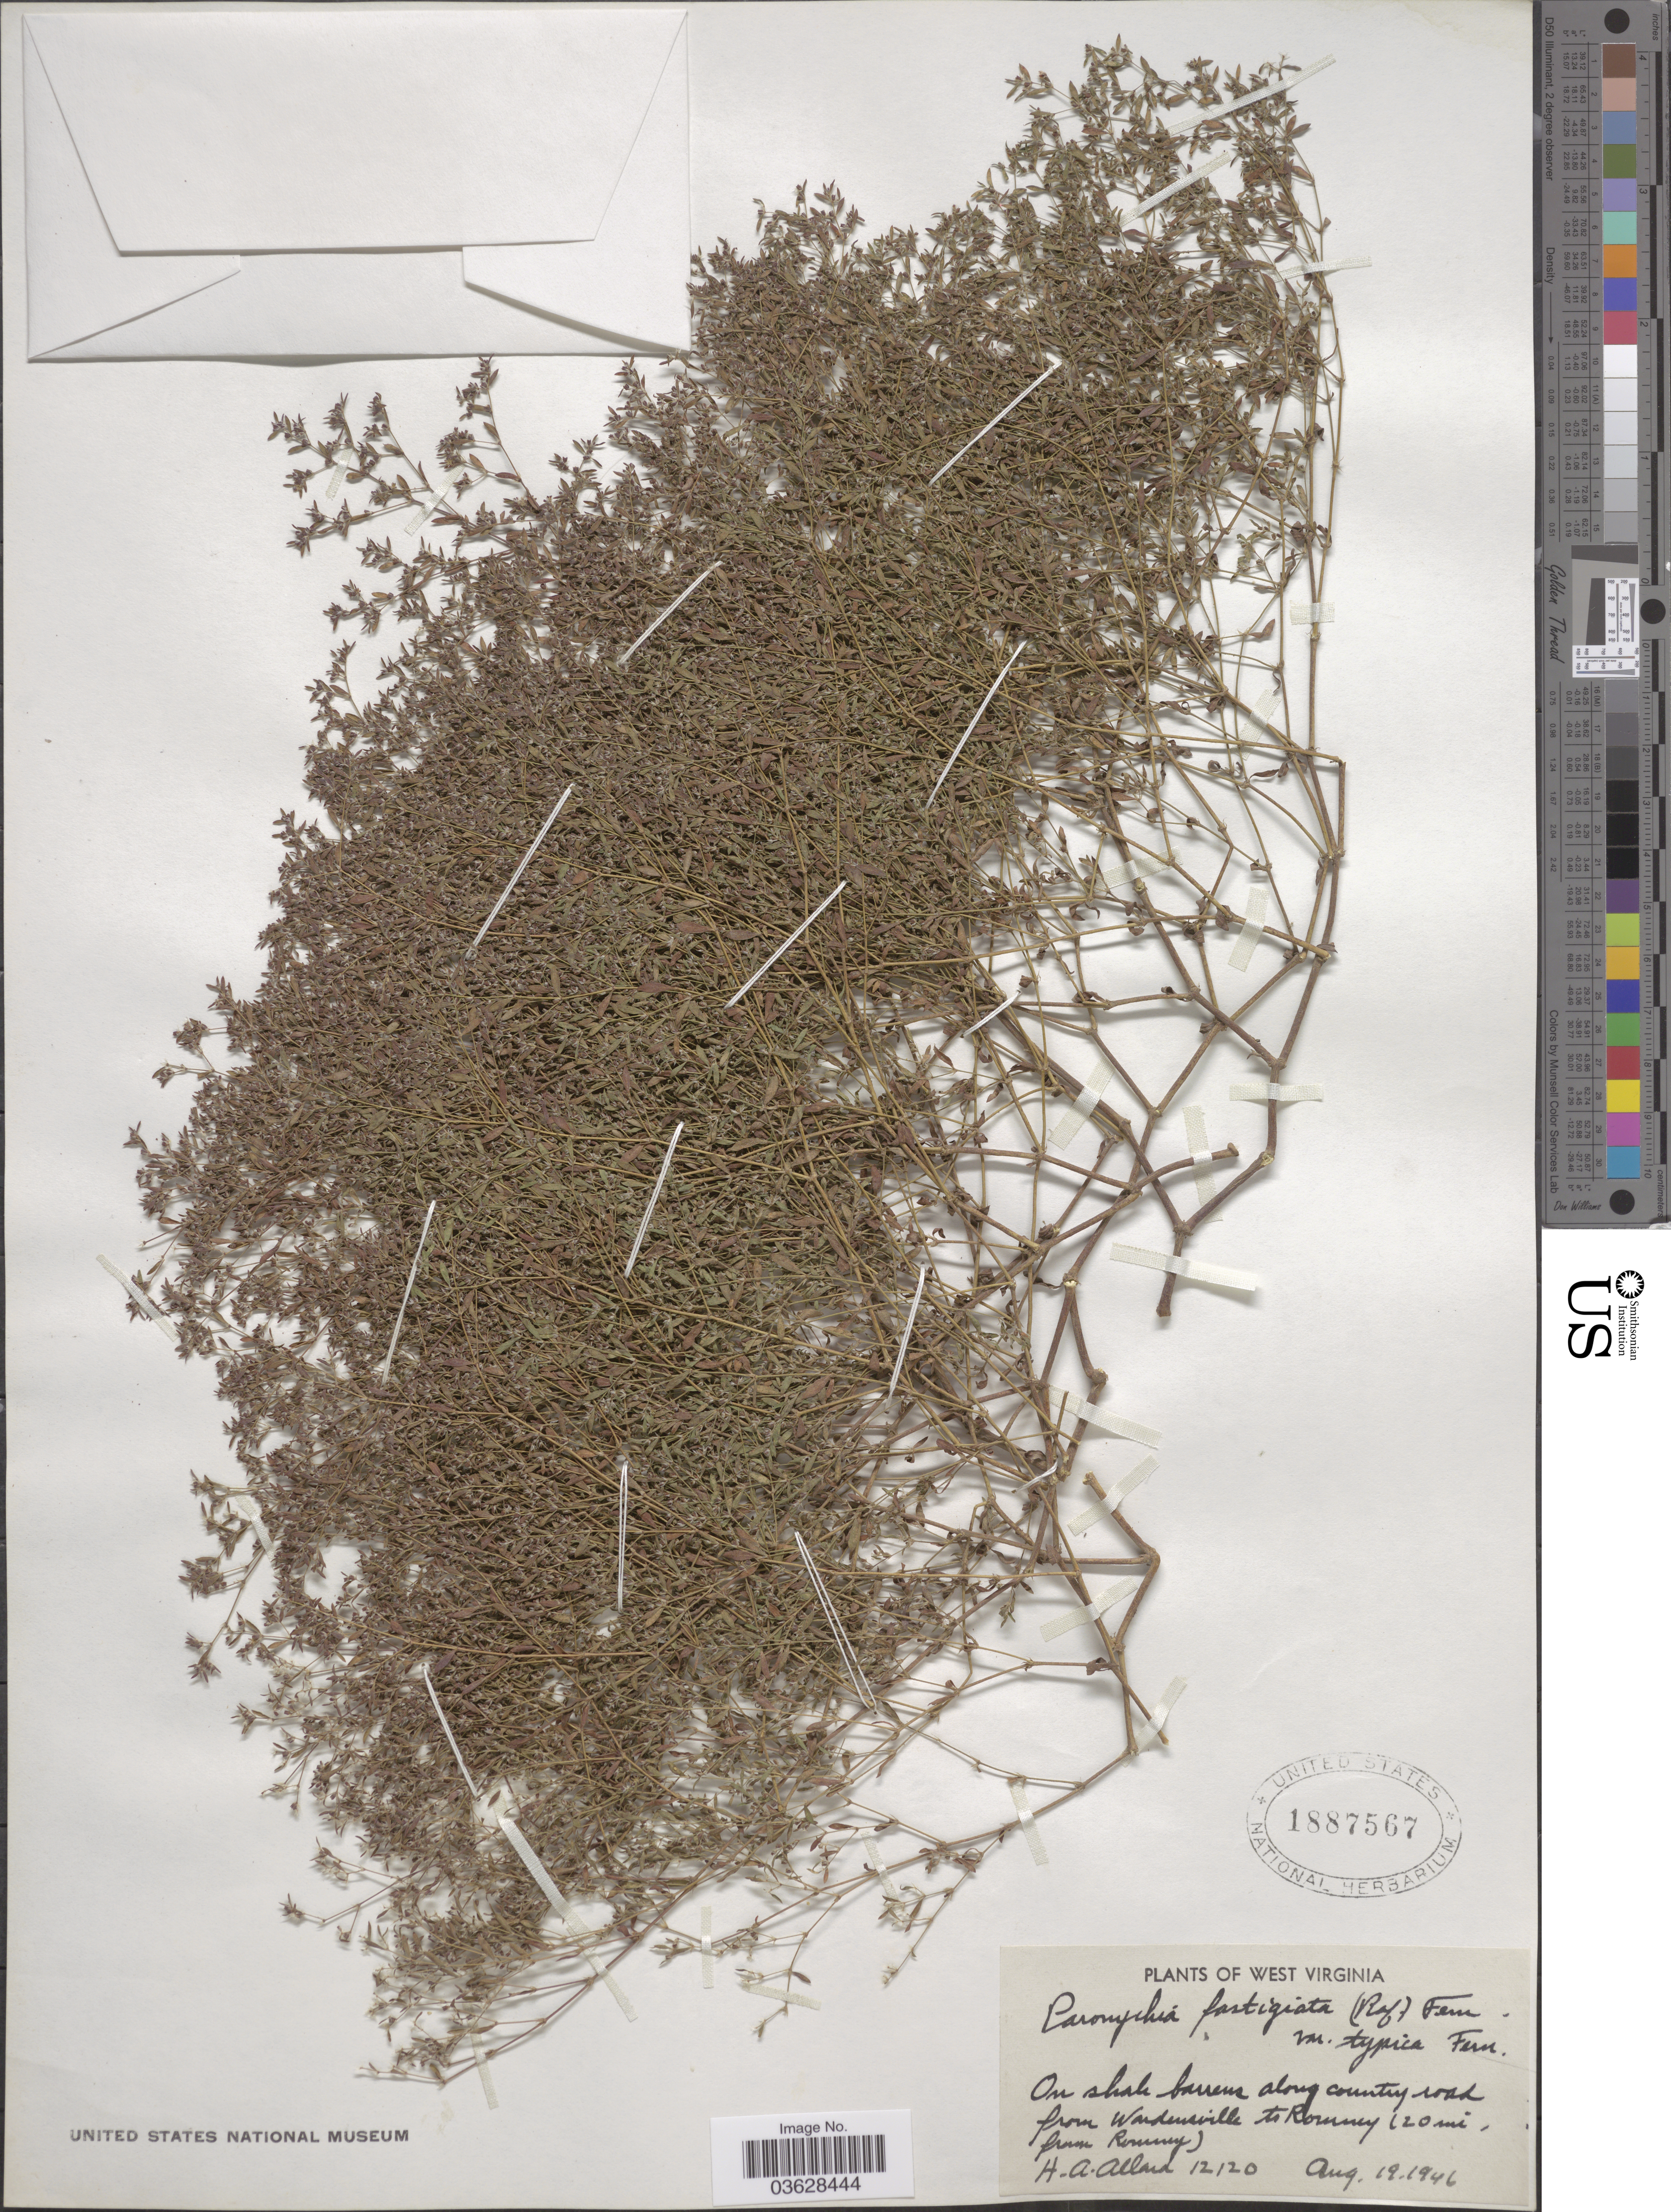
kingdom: Plantae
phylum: Tracheophyta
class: Magnoliopsida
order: Caryophyllales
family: Caryophyllaceae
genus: Paronychia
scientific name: Paronychia fastigiata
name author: (Raf.) Fernald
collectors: H. A. Allard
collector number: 12120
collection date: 1946-08-19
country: United States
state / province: West Virginia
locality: Along country road from Wardensville to Ramsey (20 mi. from Ramsey).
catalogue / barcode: US 1887567